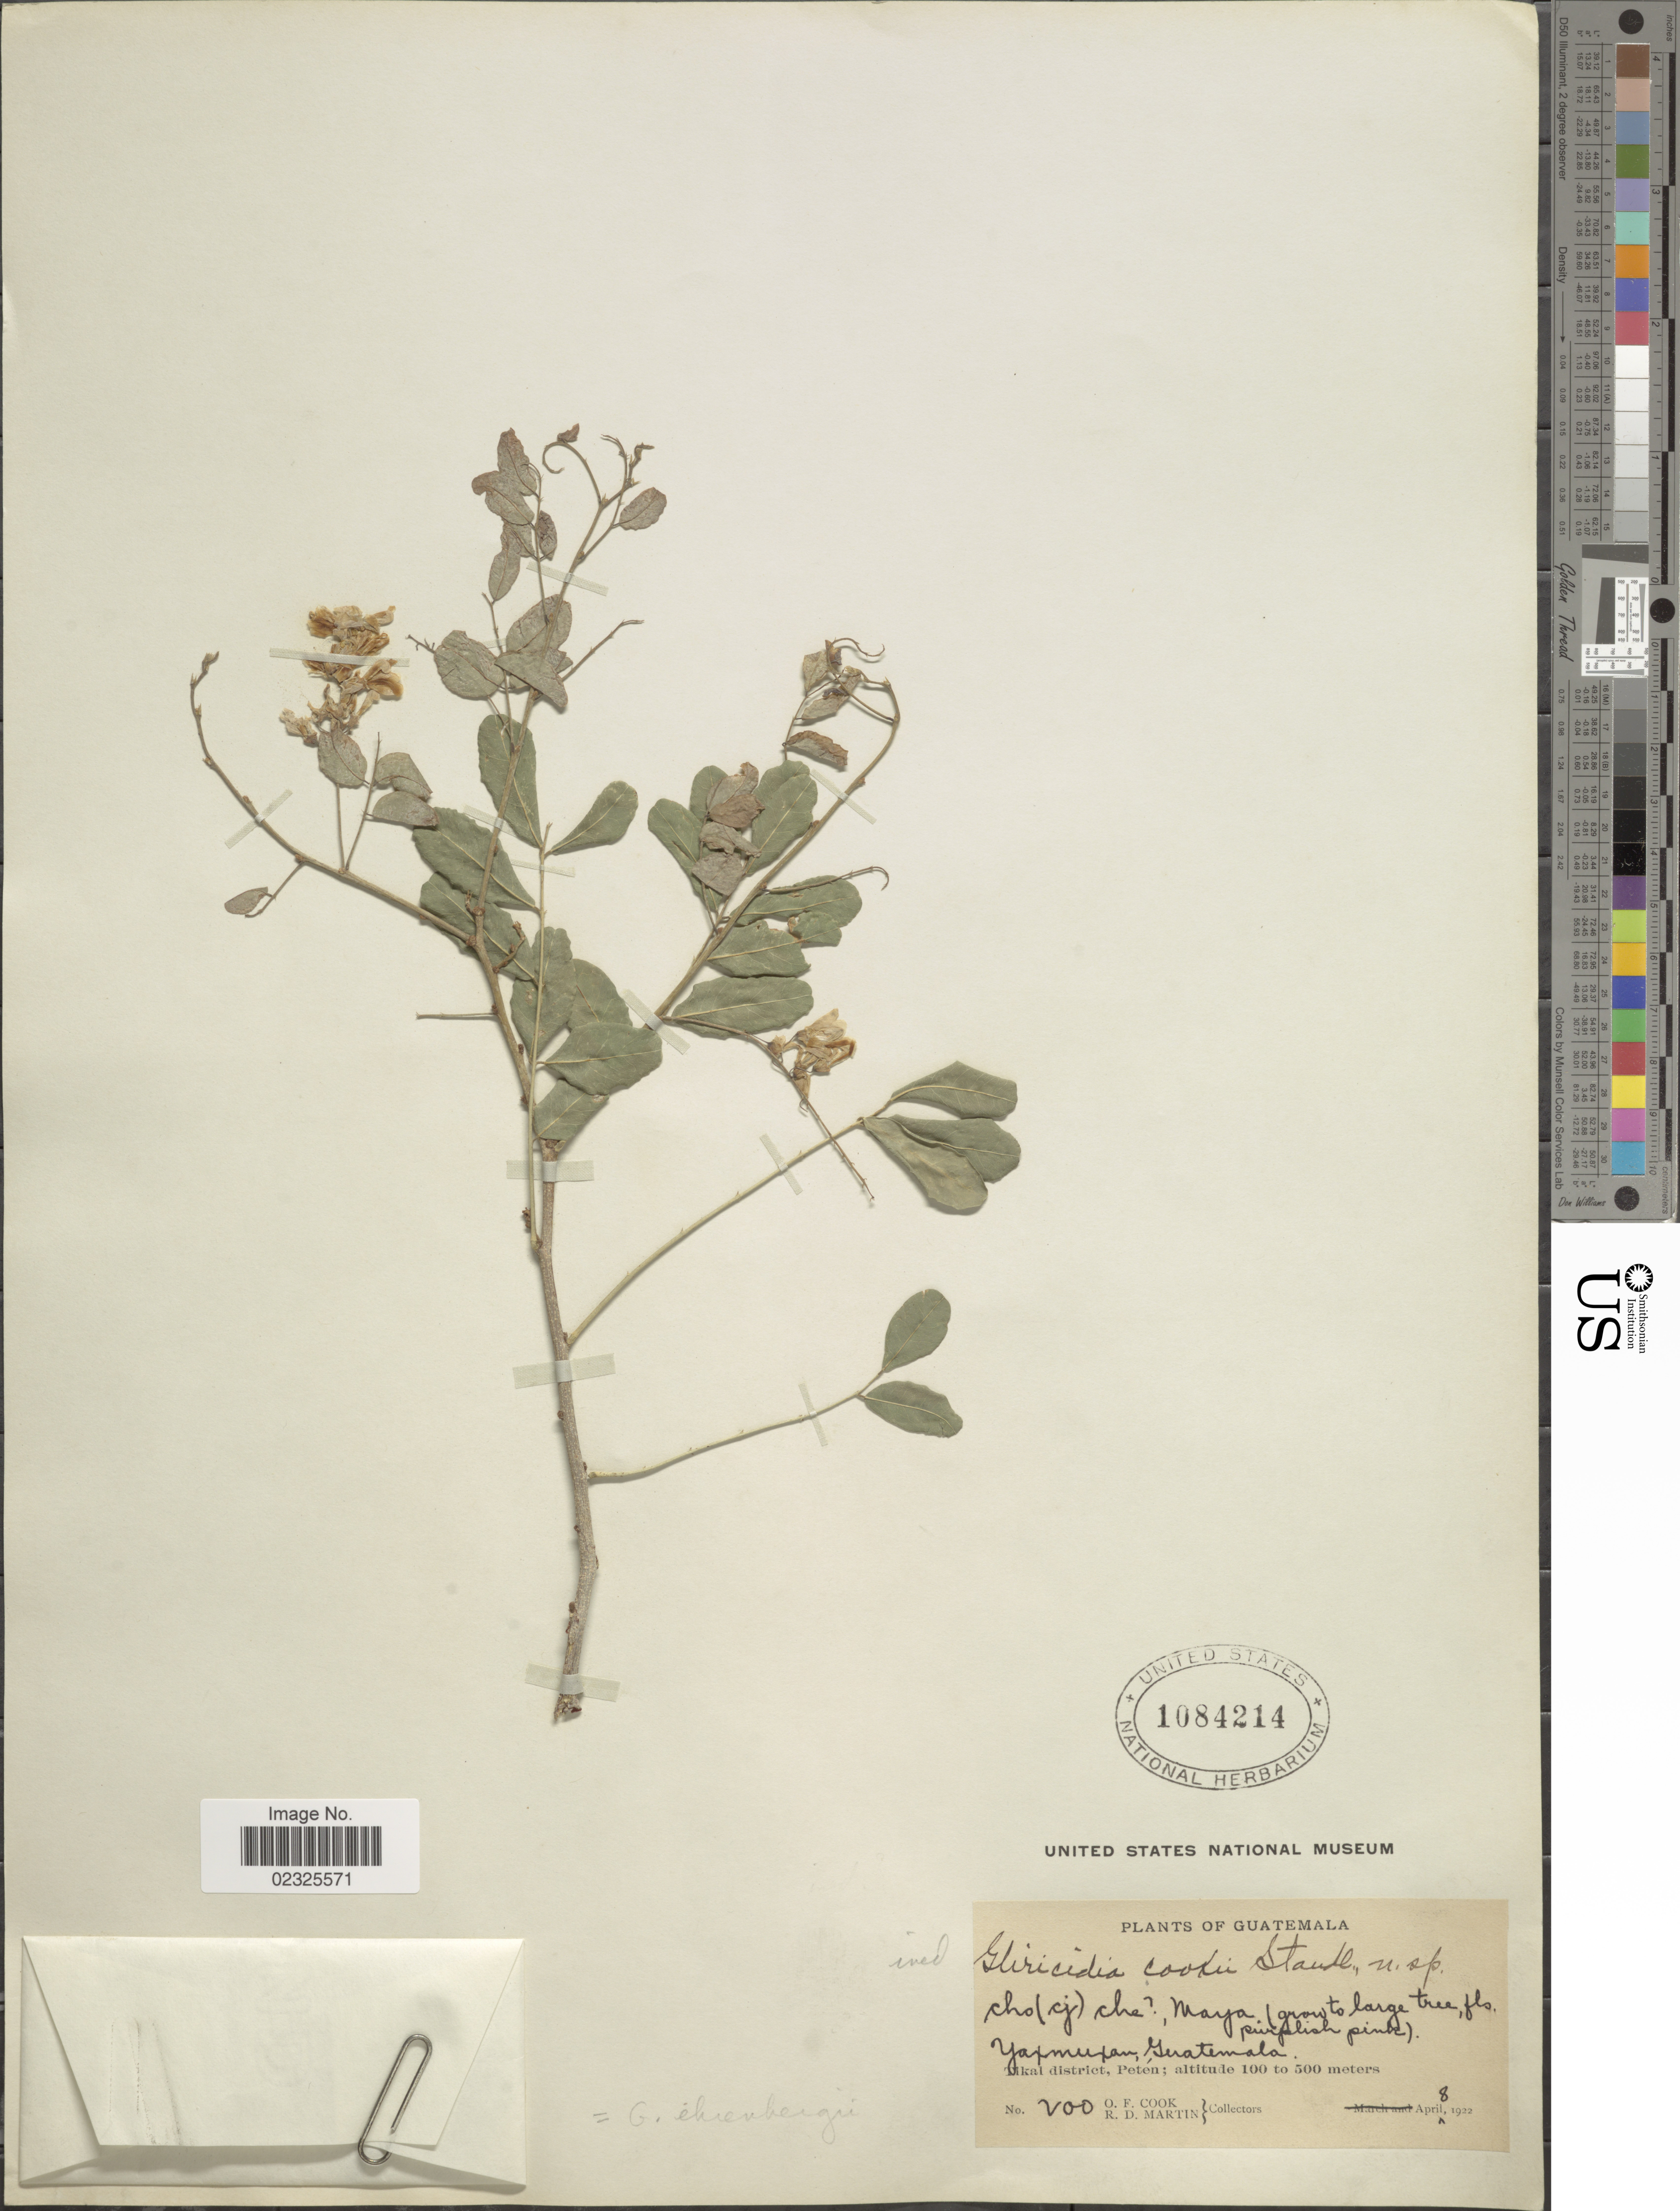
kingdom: Plantae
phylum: Tracheophyta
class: Magnoliopsida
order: Fabales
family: Fabaceae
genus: Gliricidia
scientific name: Gliricidia ehrenbergii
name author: (Schltdl.) Rydb.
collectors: O. F. Cook & R. D. Martin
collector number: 200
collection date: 1922-04-08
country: Guatemala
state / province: El Petén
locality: Yaxmuxan, Tikal district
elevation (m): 100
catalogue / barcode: US 1084214